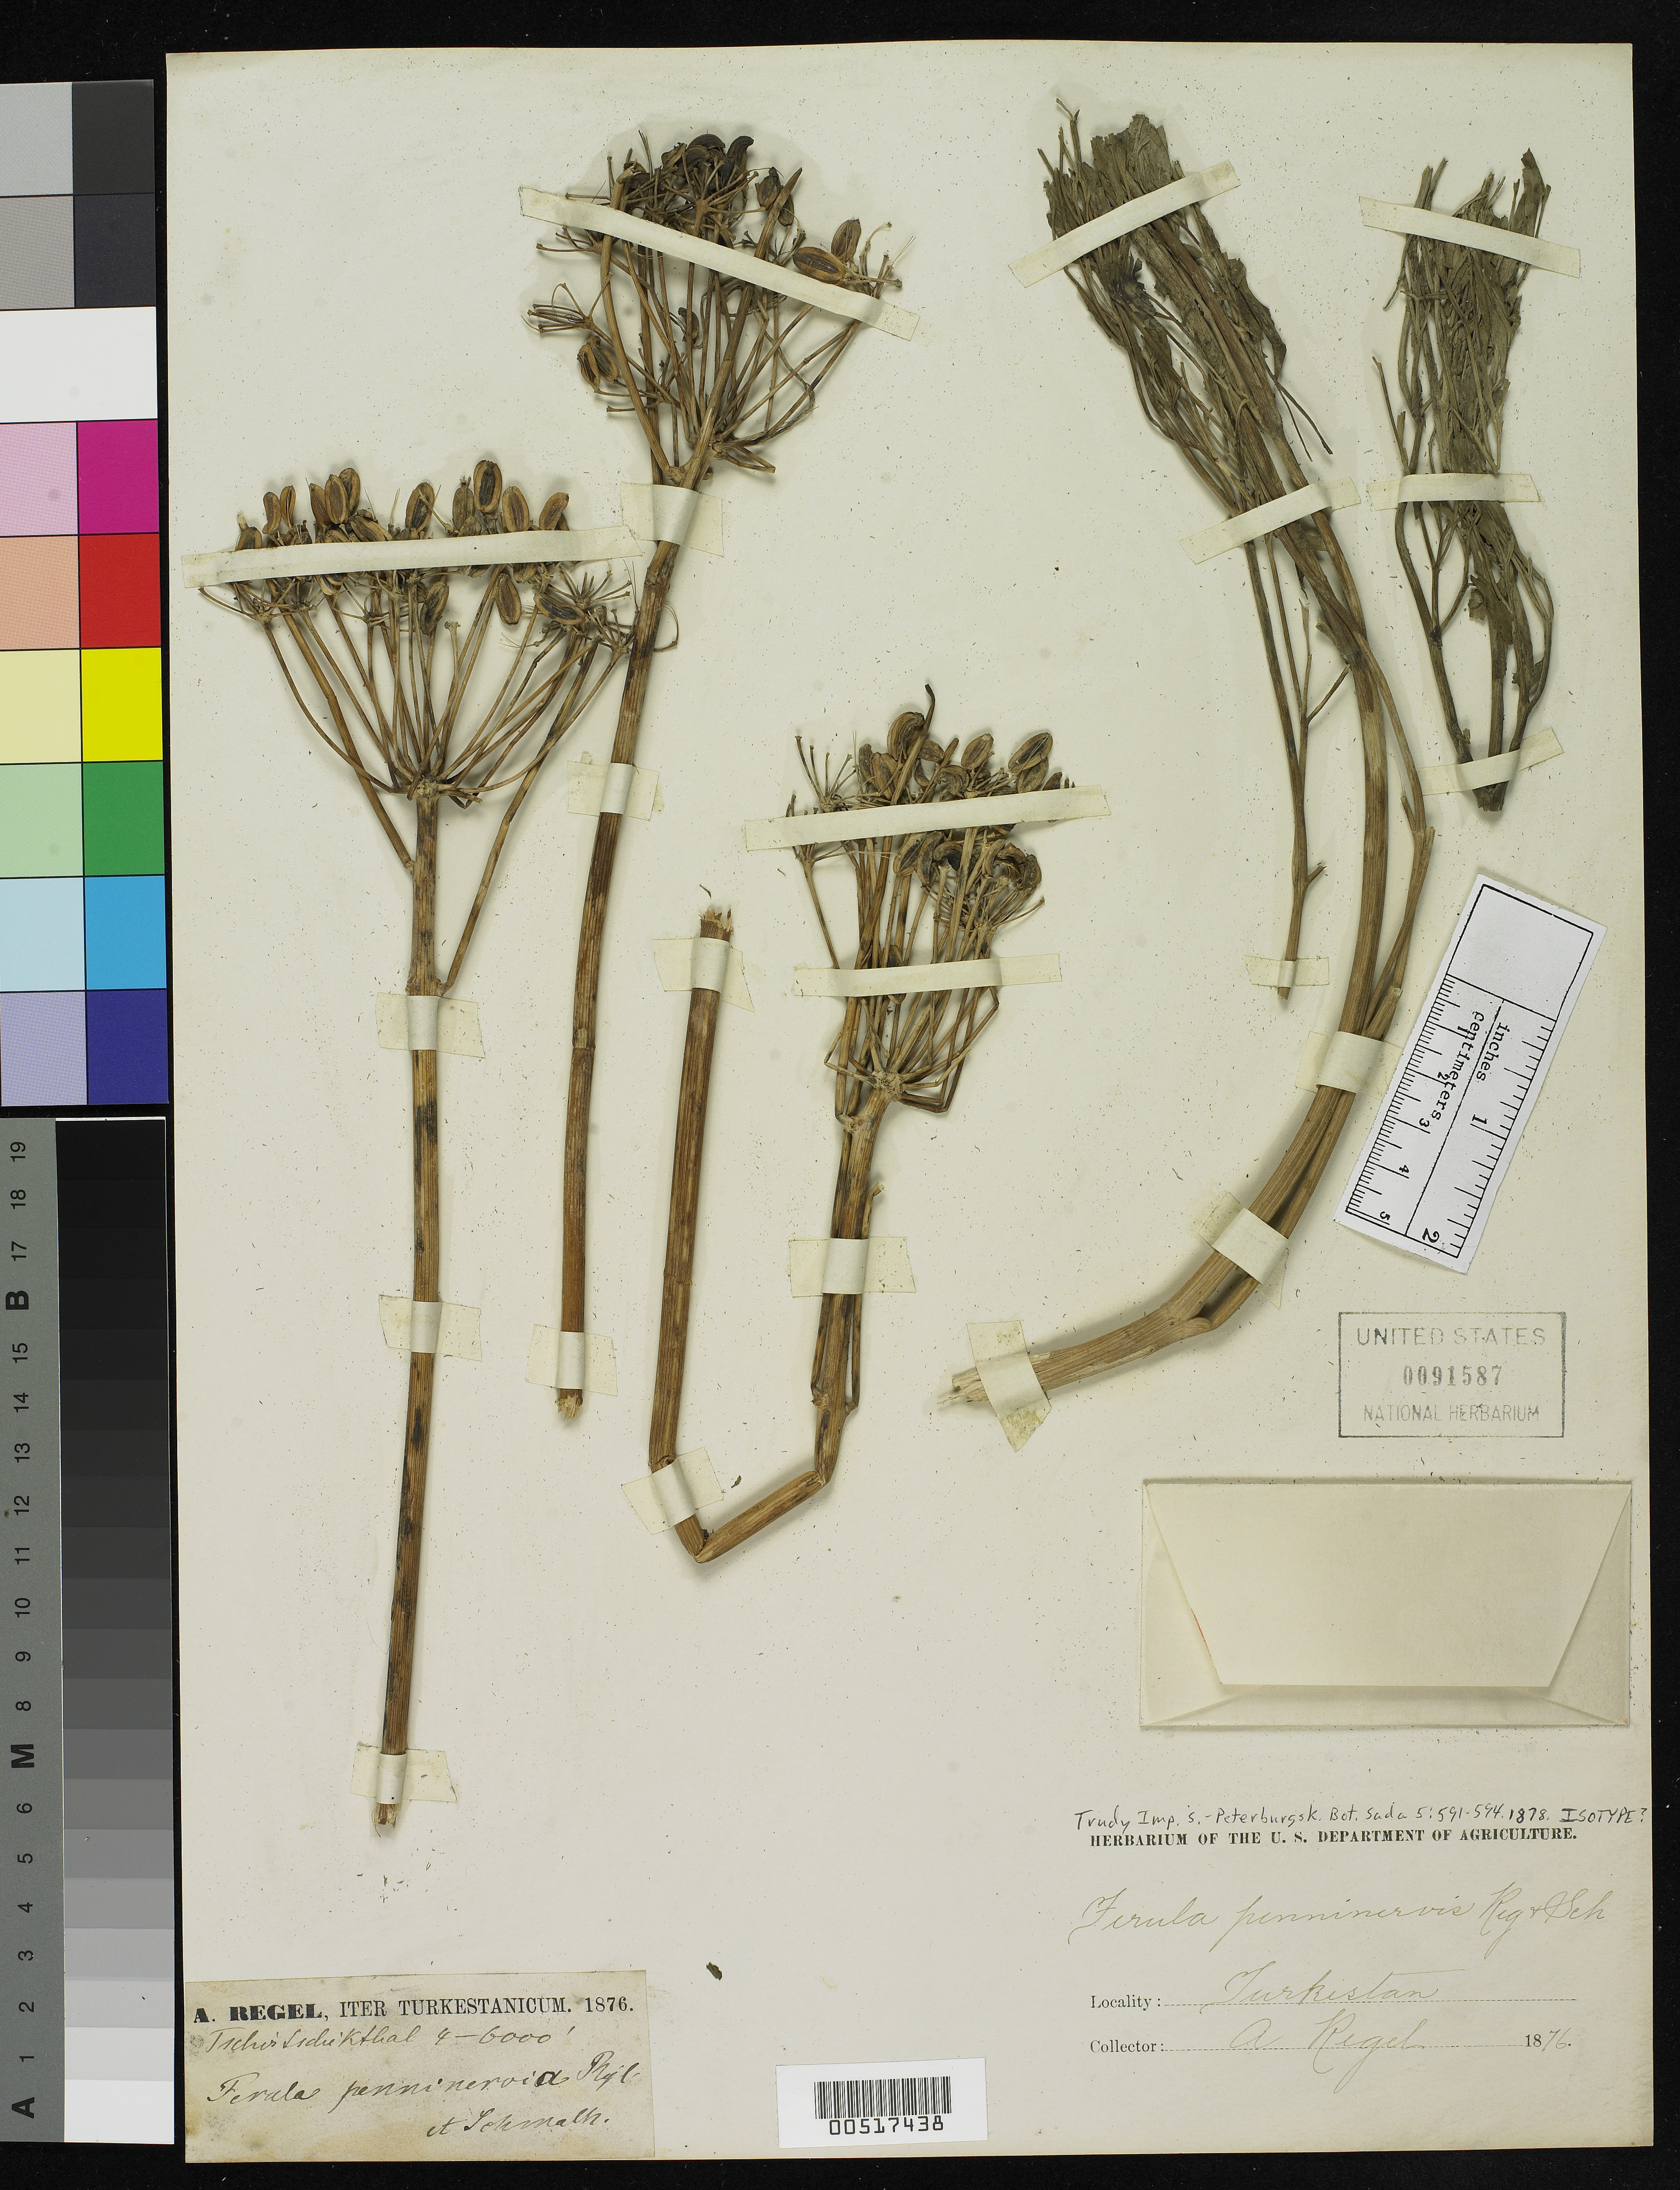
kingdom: Plantae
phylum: Tracheophyta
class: Magnoliopsida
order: Apiales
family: Apiaceae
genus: Ferula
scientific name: Ferula penninervis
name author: A. Regel & Schmalh.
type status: Possible Isotype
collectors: A. Regel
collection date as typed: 1876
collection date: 1876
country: Turkmenistan (?)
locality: Iter Turkestan.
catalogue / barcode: US 91587